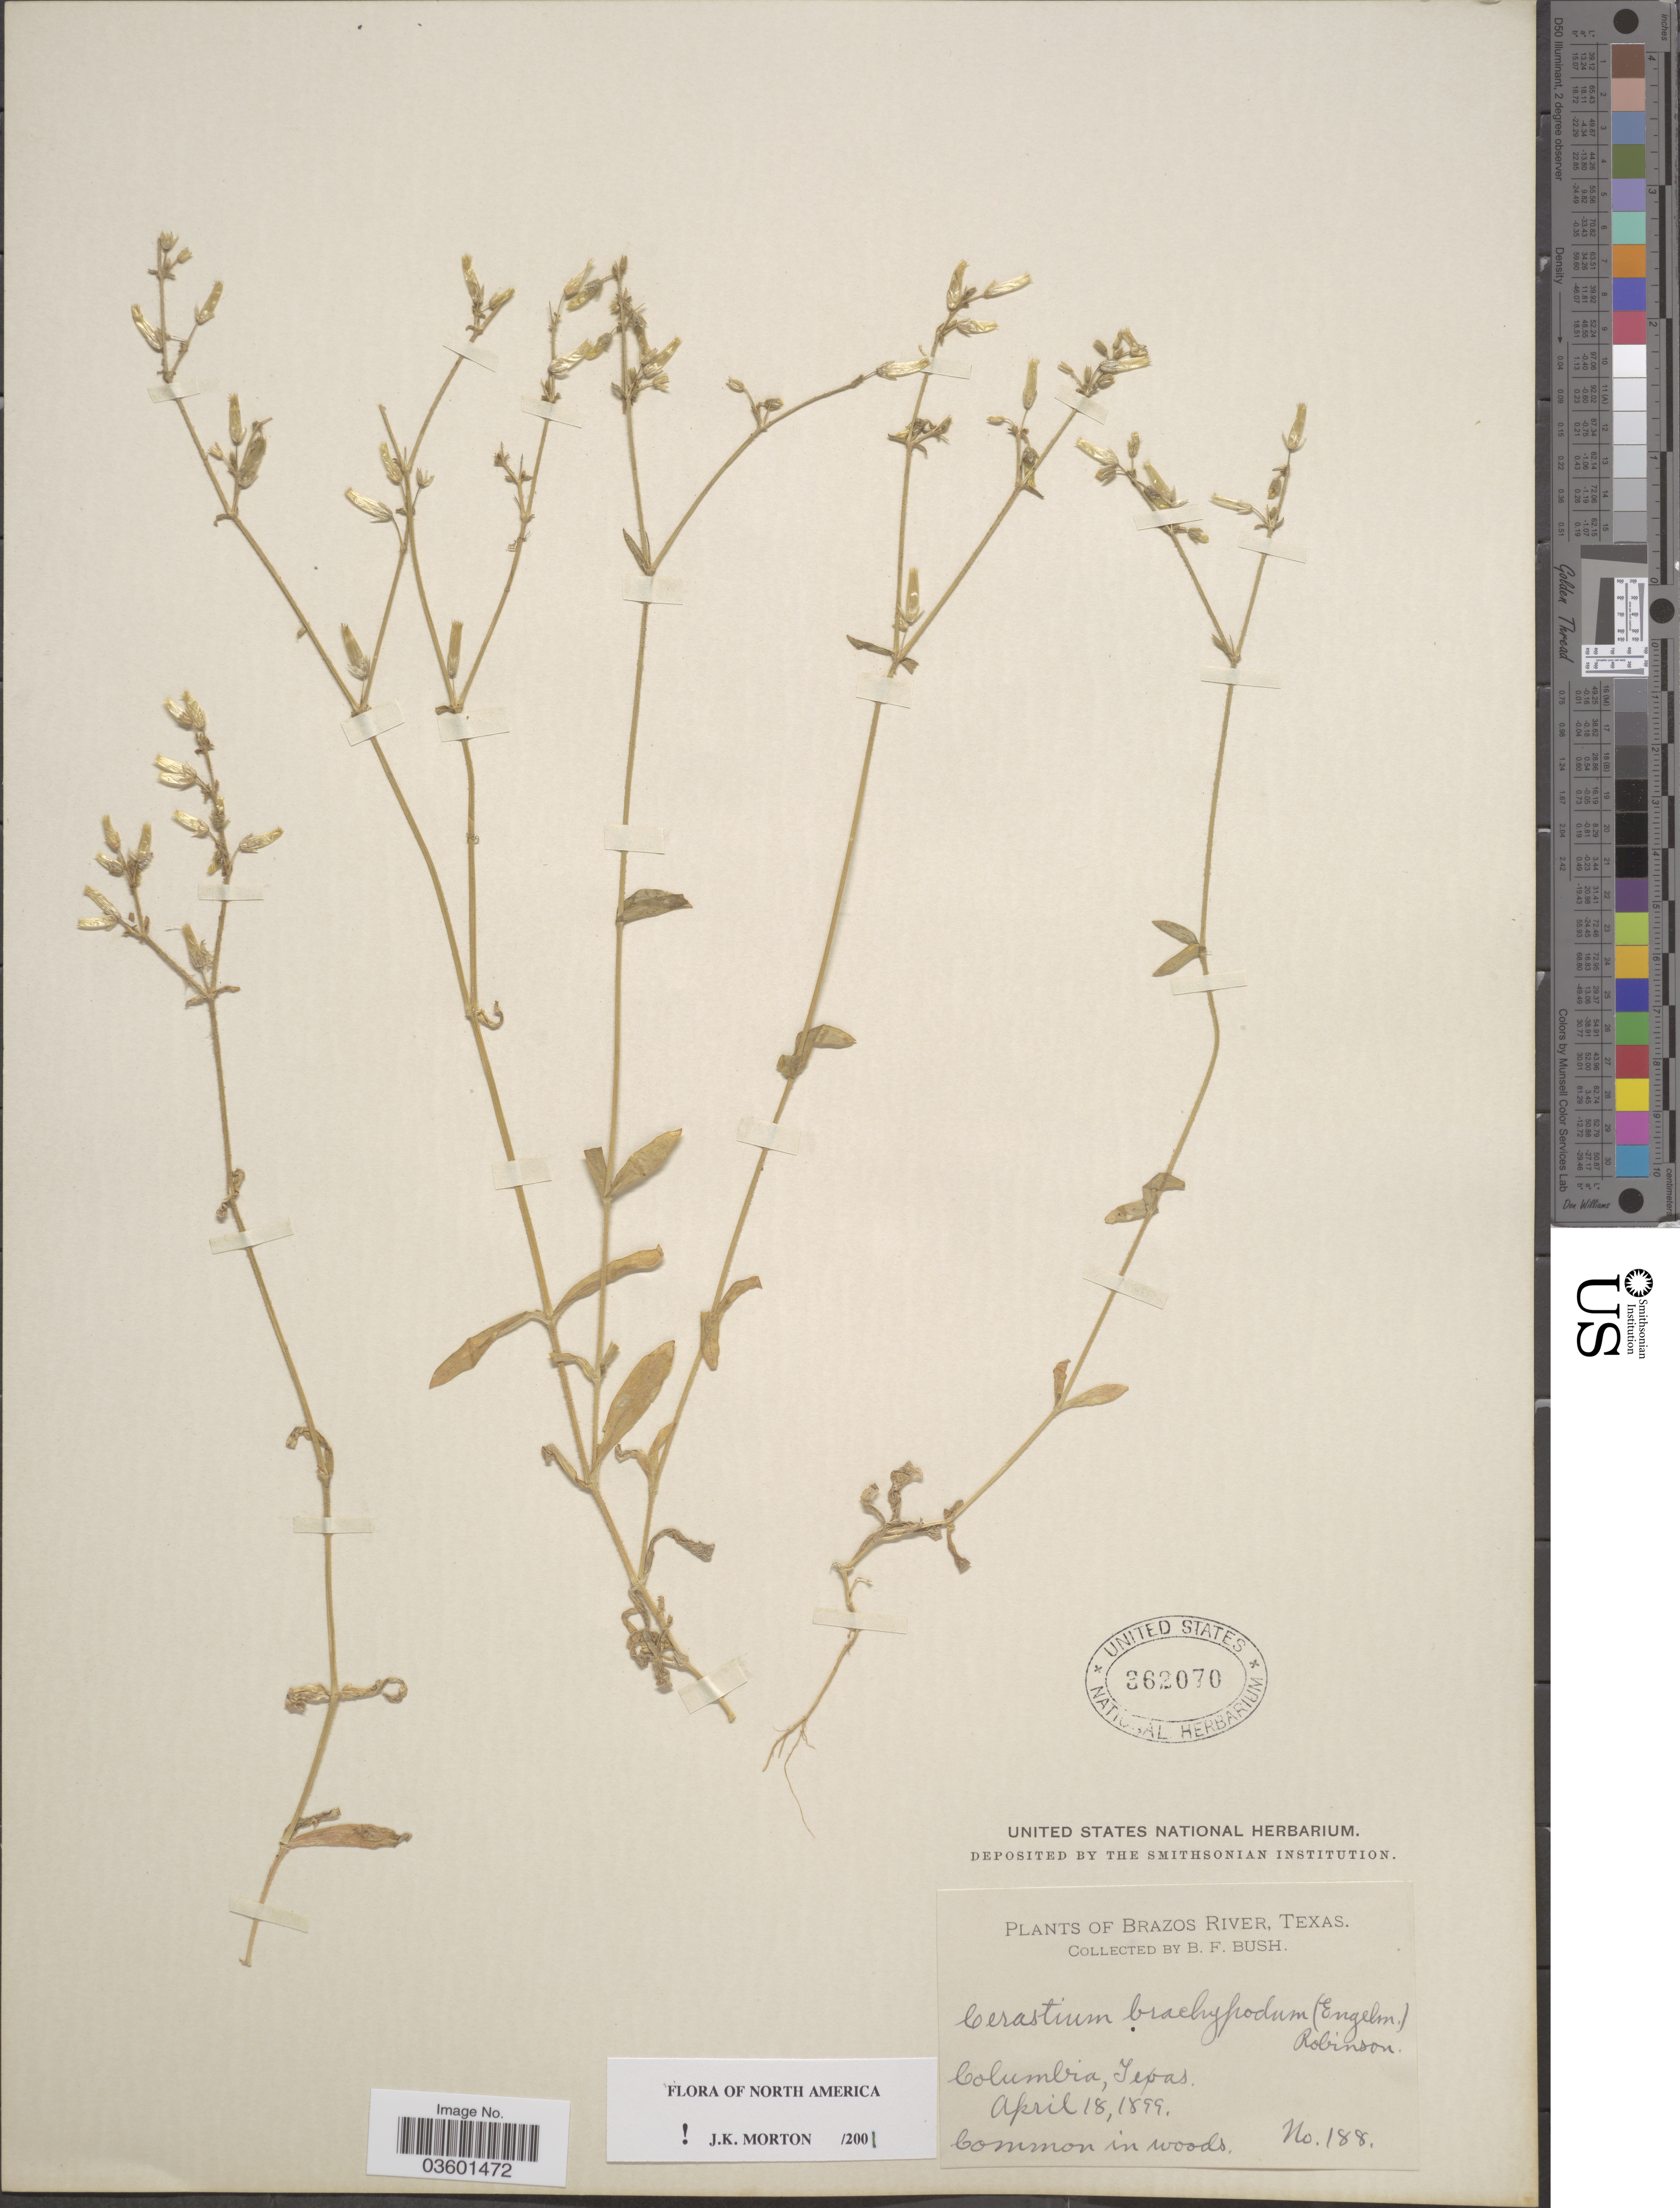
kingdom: Plantae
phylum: Tracheophyta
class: Magnoliopsida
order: Caryophyllales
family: Caryophyllaceae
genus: Cerastium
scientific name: Cerastium brachypodum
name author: (Engelm. ex A. Gray) B.L. Rob.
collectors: B. F. Bush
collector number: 188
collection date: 1899-04-18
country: United States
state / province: Texas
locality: Brazos River. Columbia.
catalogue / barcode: US 362070